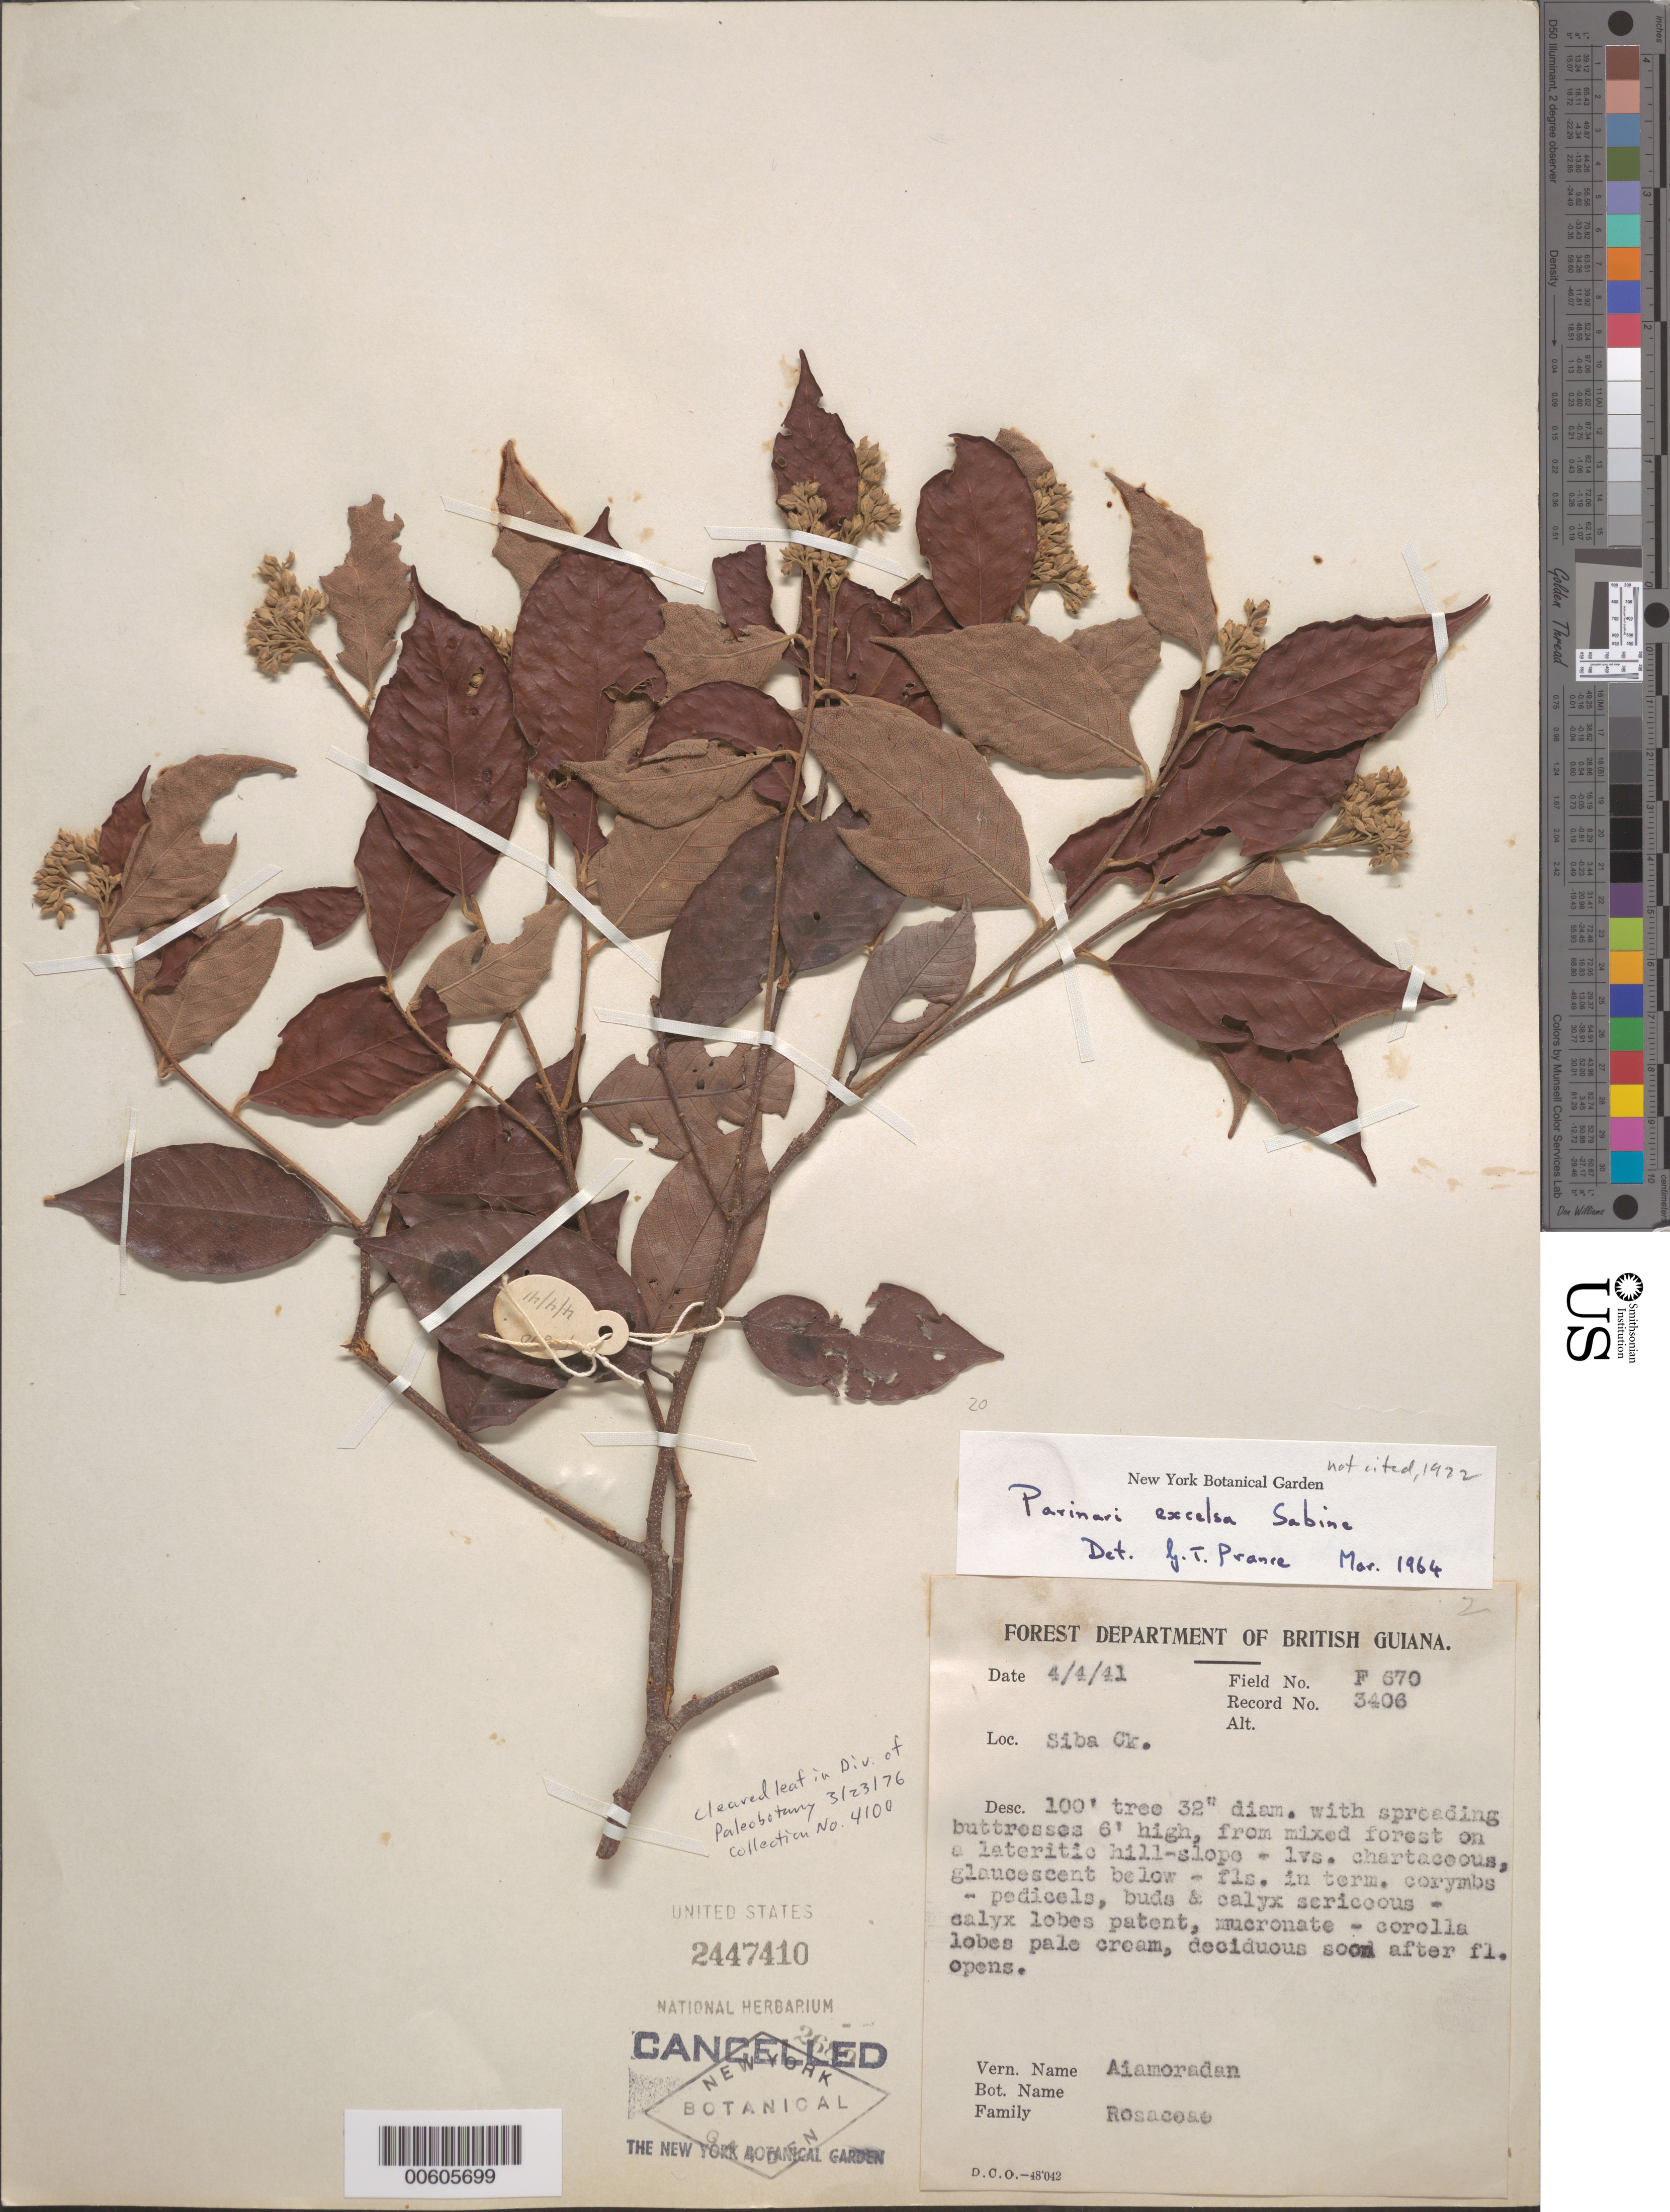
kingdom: Plantae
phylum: Tracheophyta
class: Magnoliopsida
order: Malpighiales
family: Chrysobalanaceae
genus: Parinari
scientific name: Parinari brachystachya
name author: Benth.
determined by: Barbosa-Silva, R. G.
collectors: Forest Dept. B. G. & British Guiana Forestry Dept.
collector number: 3406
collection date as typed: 4-Apr-41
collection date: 1941-04-04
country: Guyana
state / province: U. Demerara-Berbice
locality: Moraballi Creek, Siba Creek, Essequibo River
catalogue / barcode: US 2447410